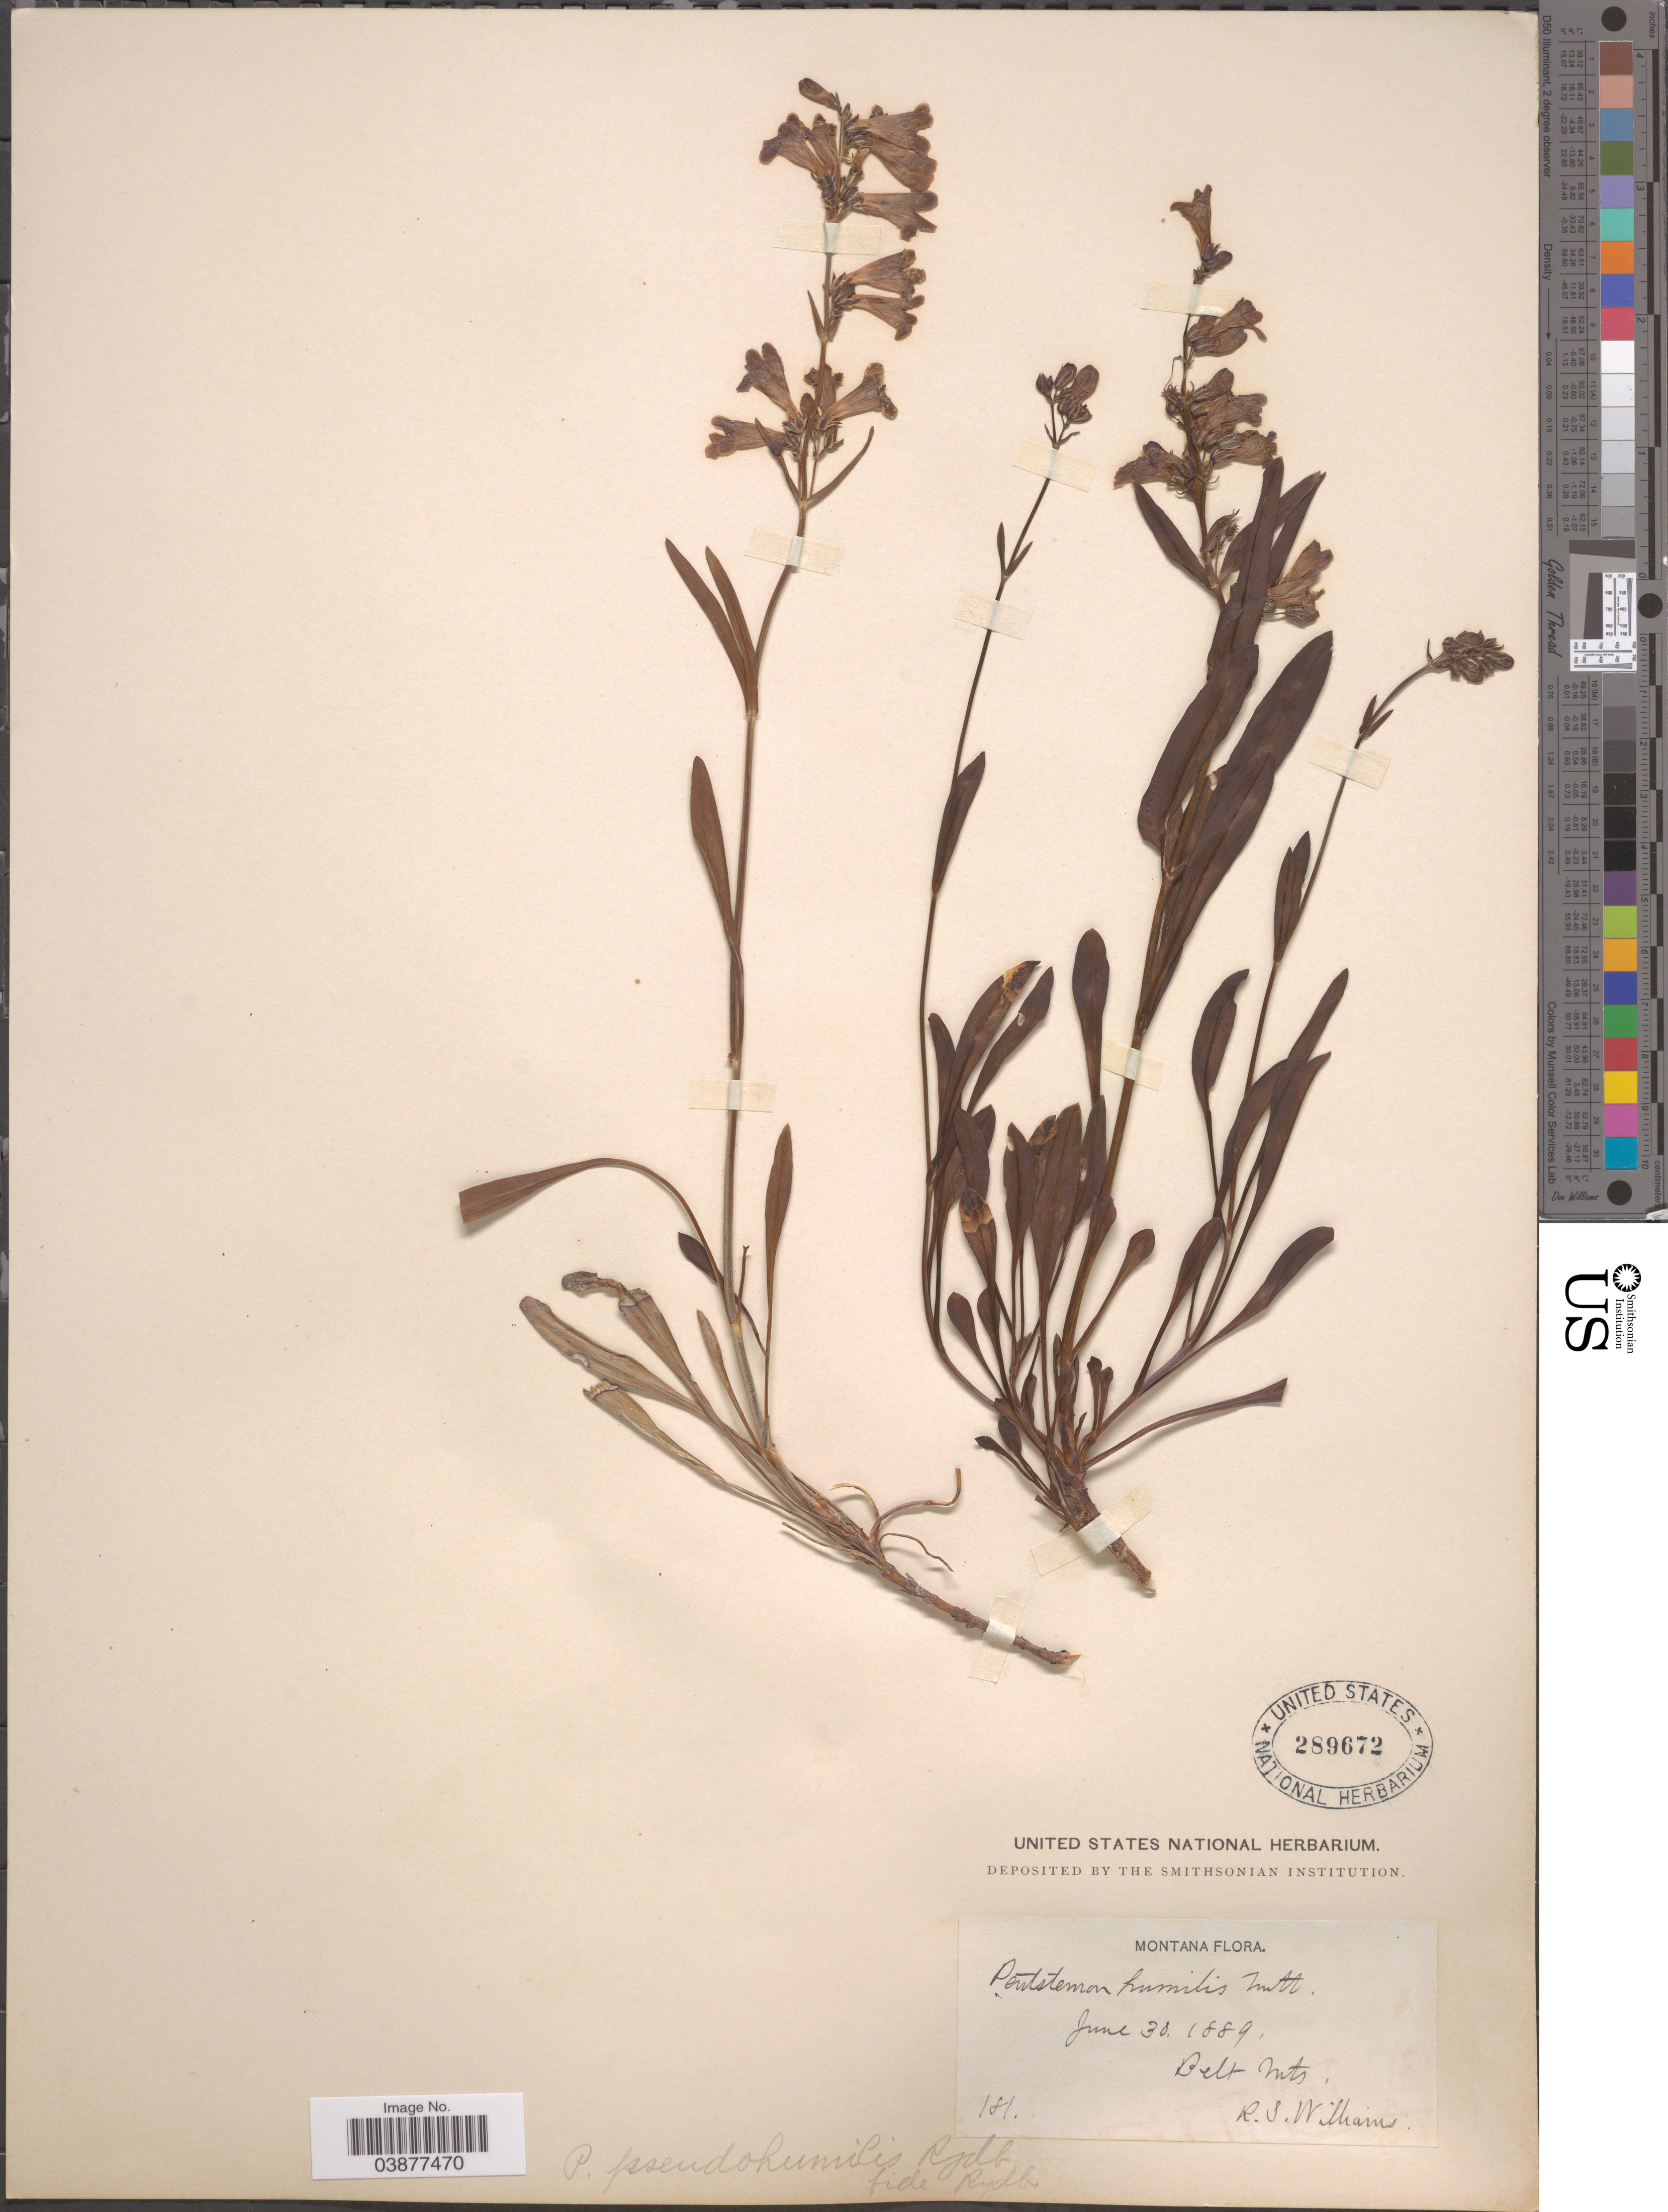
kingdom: Plantae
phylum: Tracheophyta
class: Magnoliopsida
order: Lamiales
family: Plantaginaceae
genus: Penstemon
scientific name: Penstemon pseudoprocerus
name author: Rydb.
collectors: R. S. Williams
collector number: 181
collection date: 1889-06-30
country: United States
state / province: Montana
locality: Belt Mts.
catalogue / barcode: US 289672